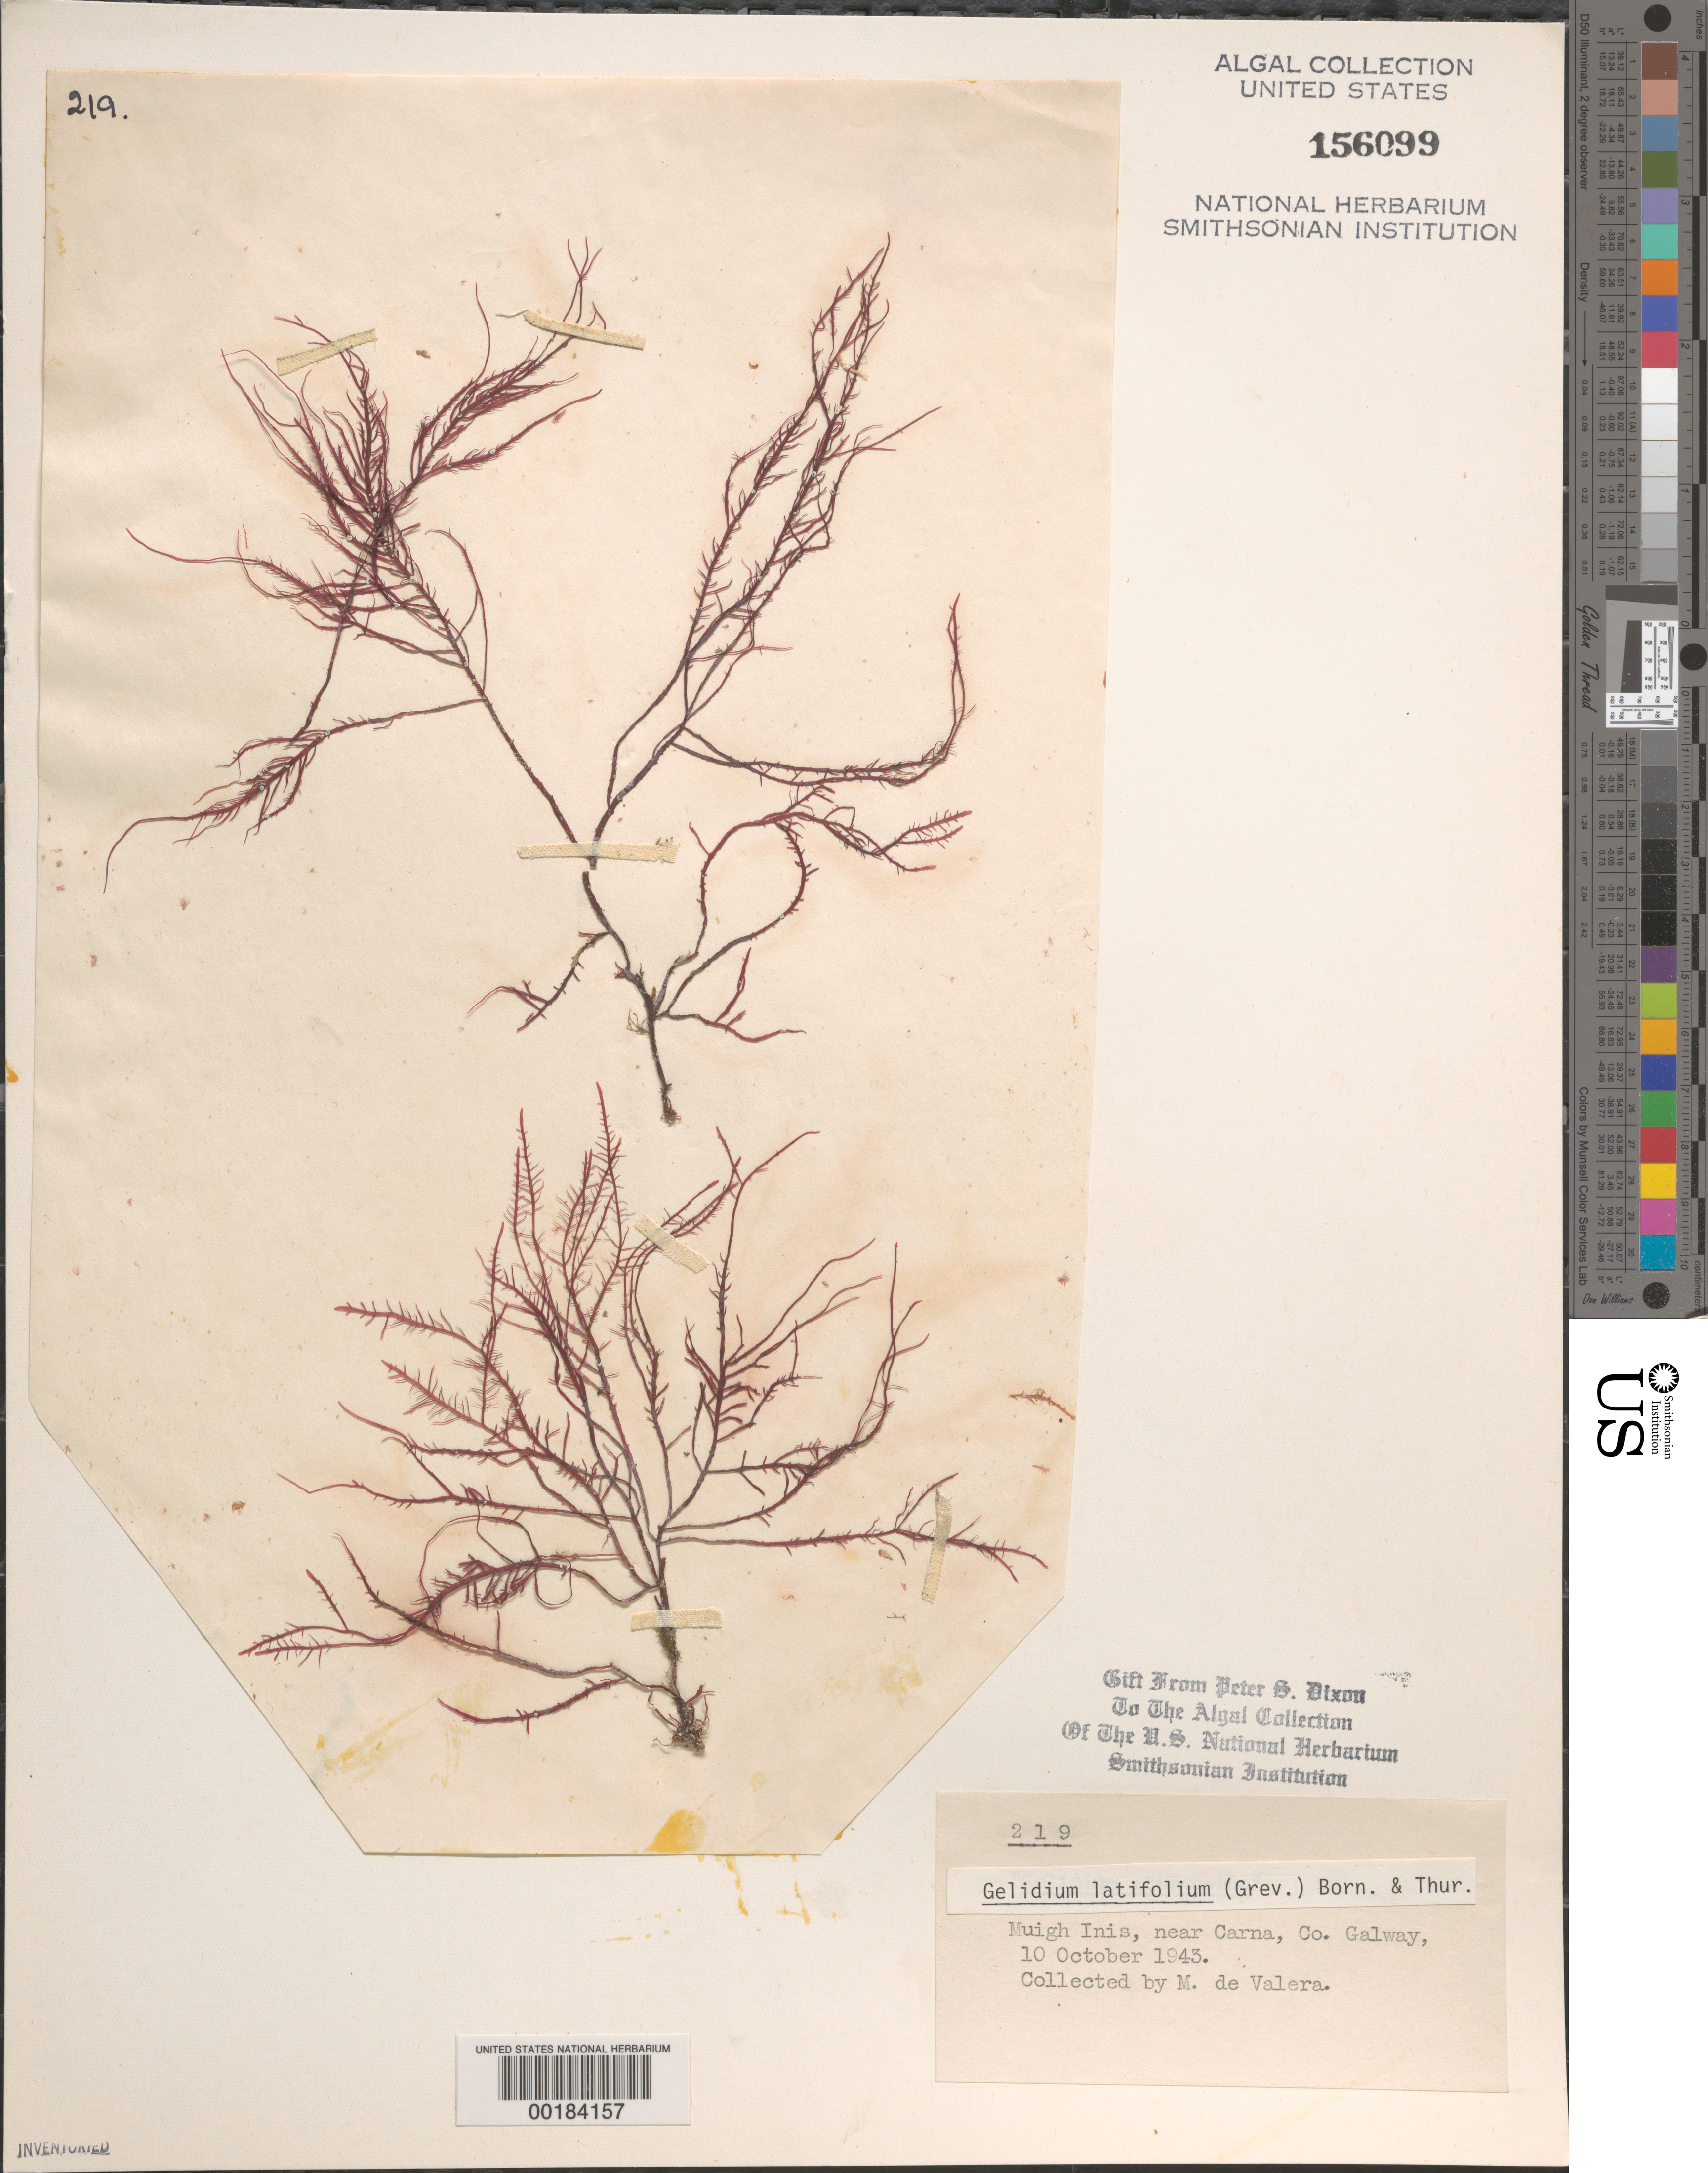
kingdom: Plantae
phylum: Rhodophyta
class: Florideophyceae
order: Gelidiales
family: Gelidiaceae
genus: Gelidium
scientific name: Gelidium spinosum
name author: (S.G. Gmel.) P.C. Silva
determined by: Algae name updating Project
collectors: M. De Valera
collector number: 219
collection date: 1943-10-10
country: Ireland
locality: Muighinis, near Carna, Co. Galway.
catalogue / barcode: US 156099